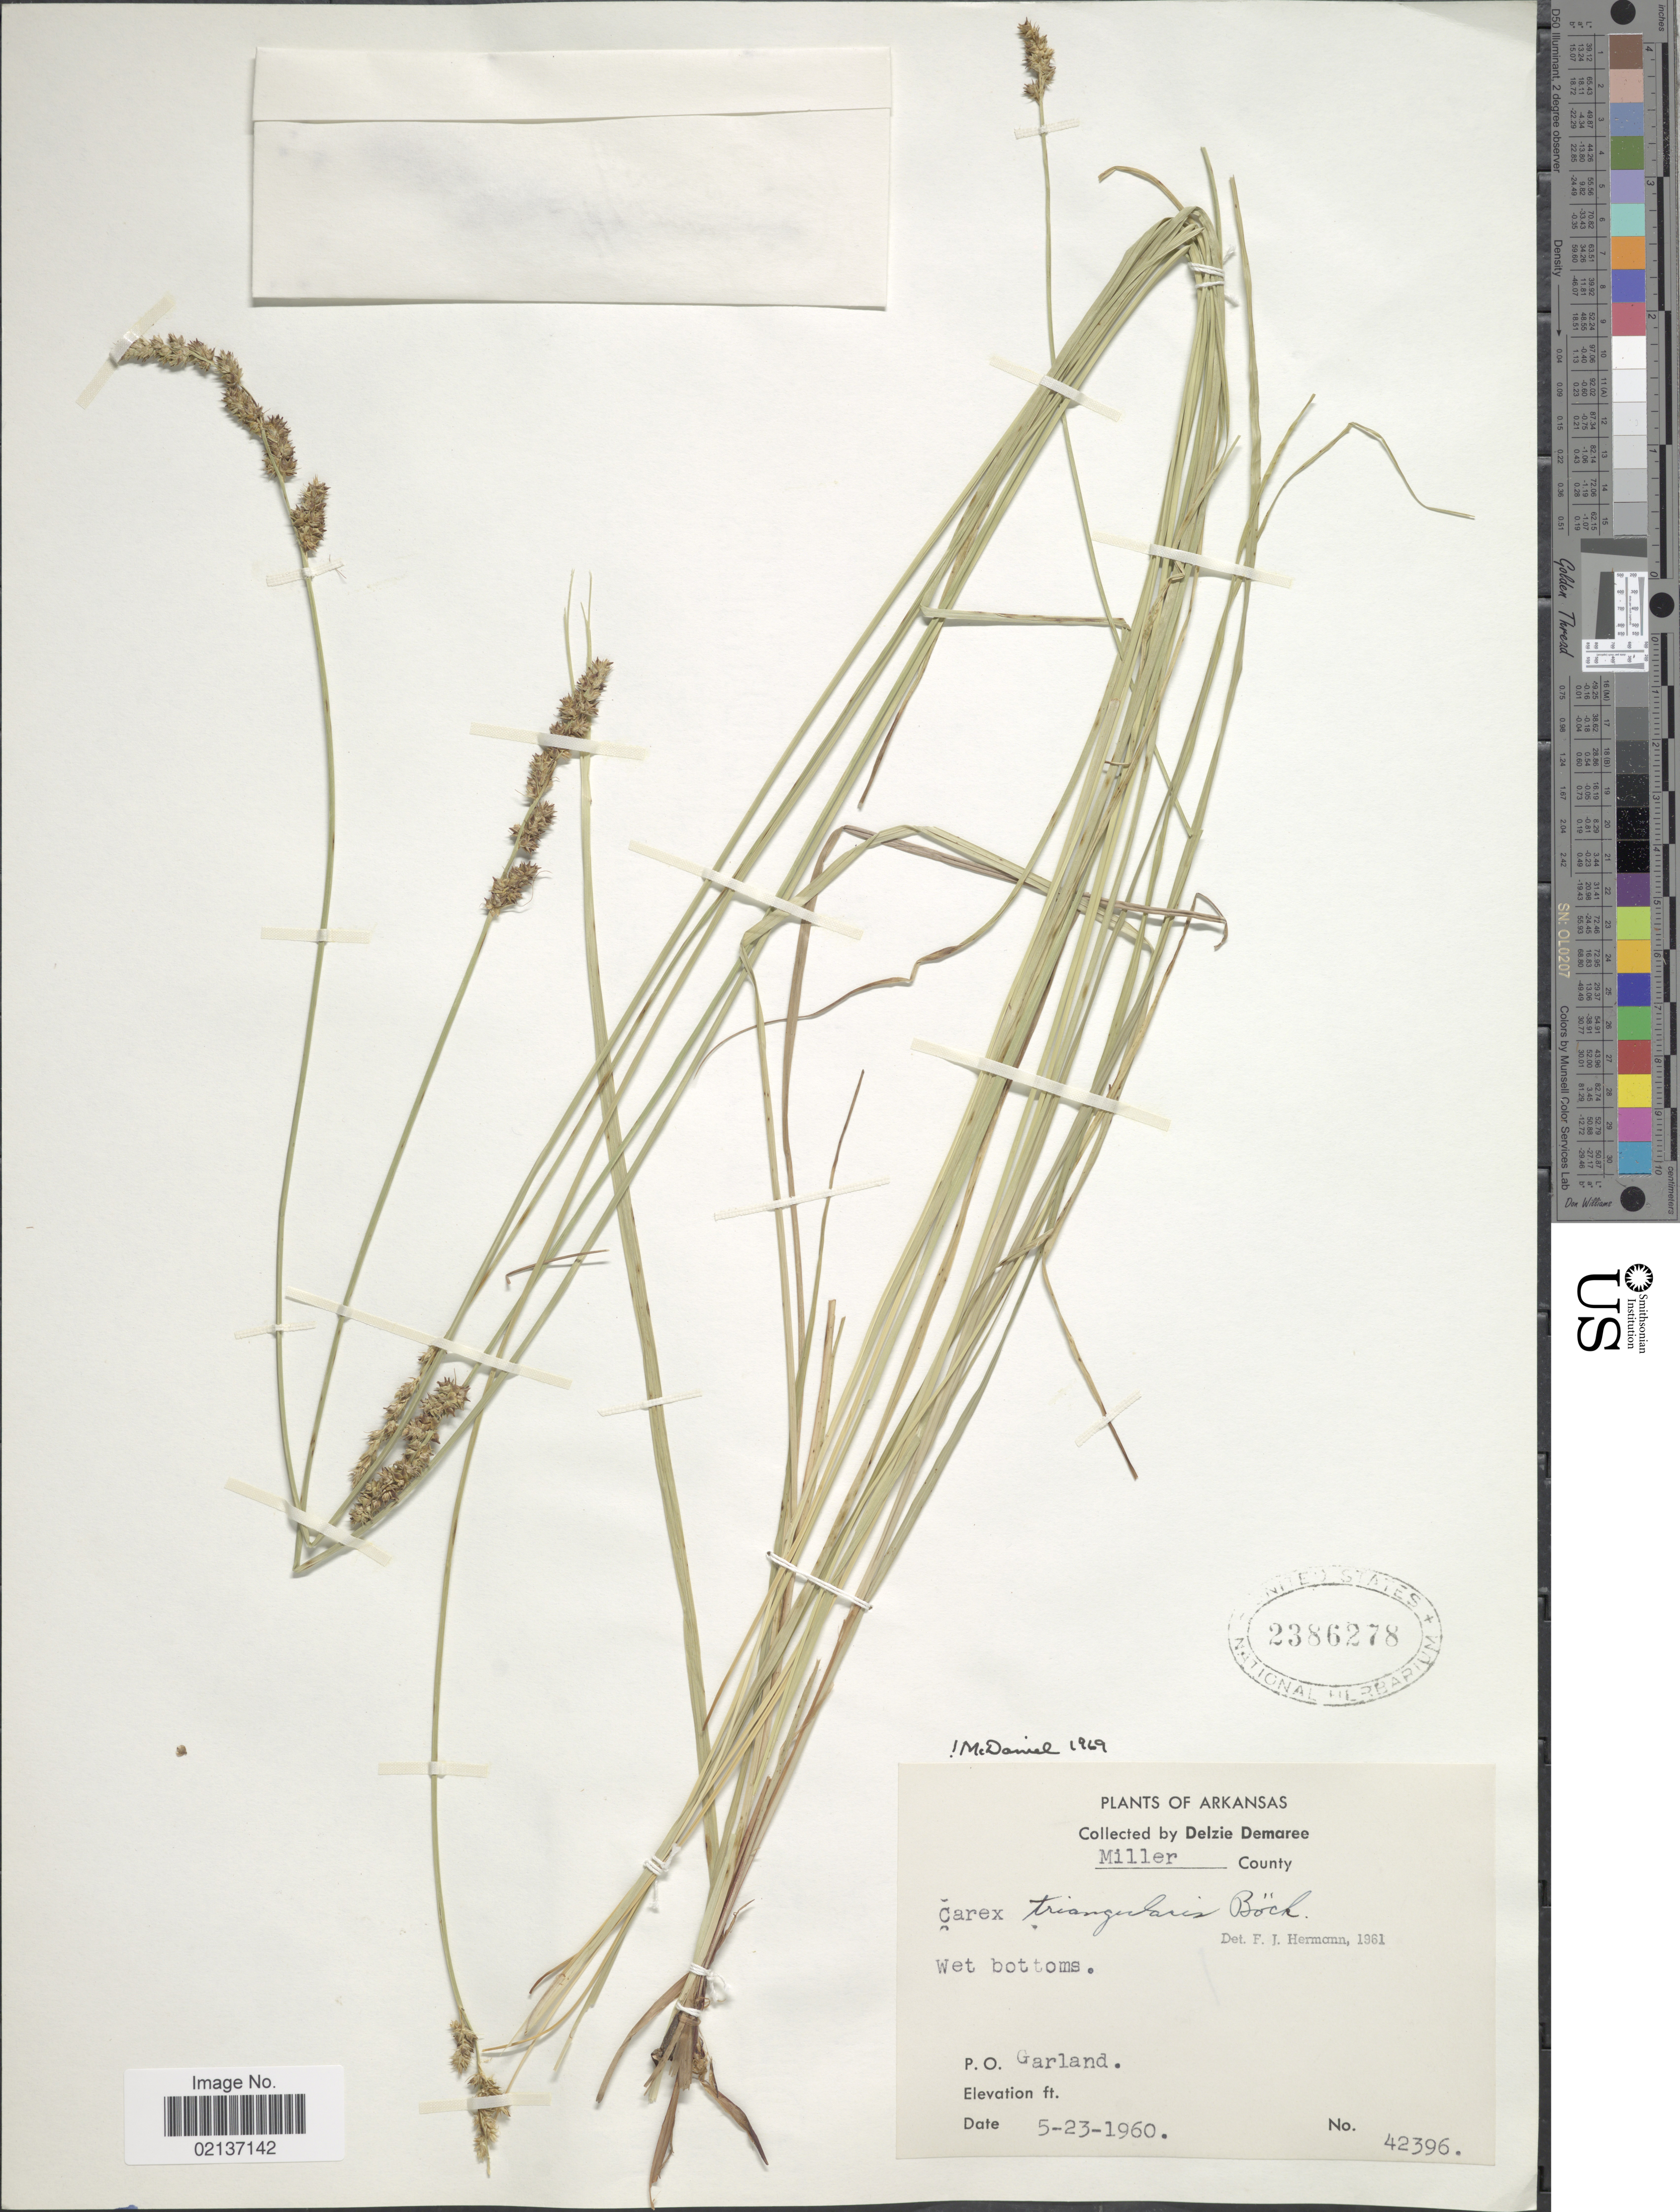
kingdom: Plantae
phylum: Tracheophyta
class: Liliopsida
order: Poales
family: Cyperaceae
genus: Carex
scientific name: Carex triangularis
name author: Boeckeler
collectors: D. Demaree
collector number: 42396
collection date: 1960-05-23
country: United States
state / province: Arkansas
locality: Wet bottoms, P.O. Garland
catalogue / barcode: US 2386278